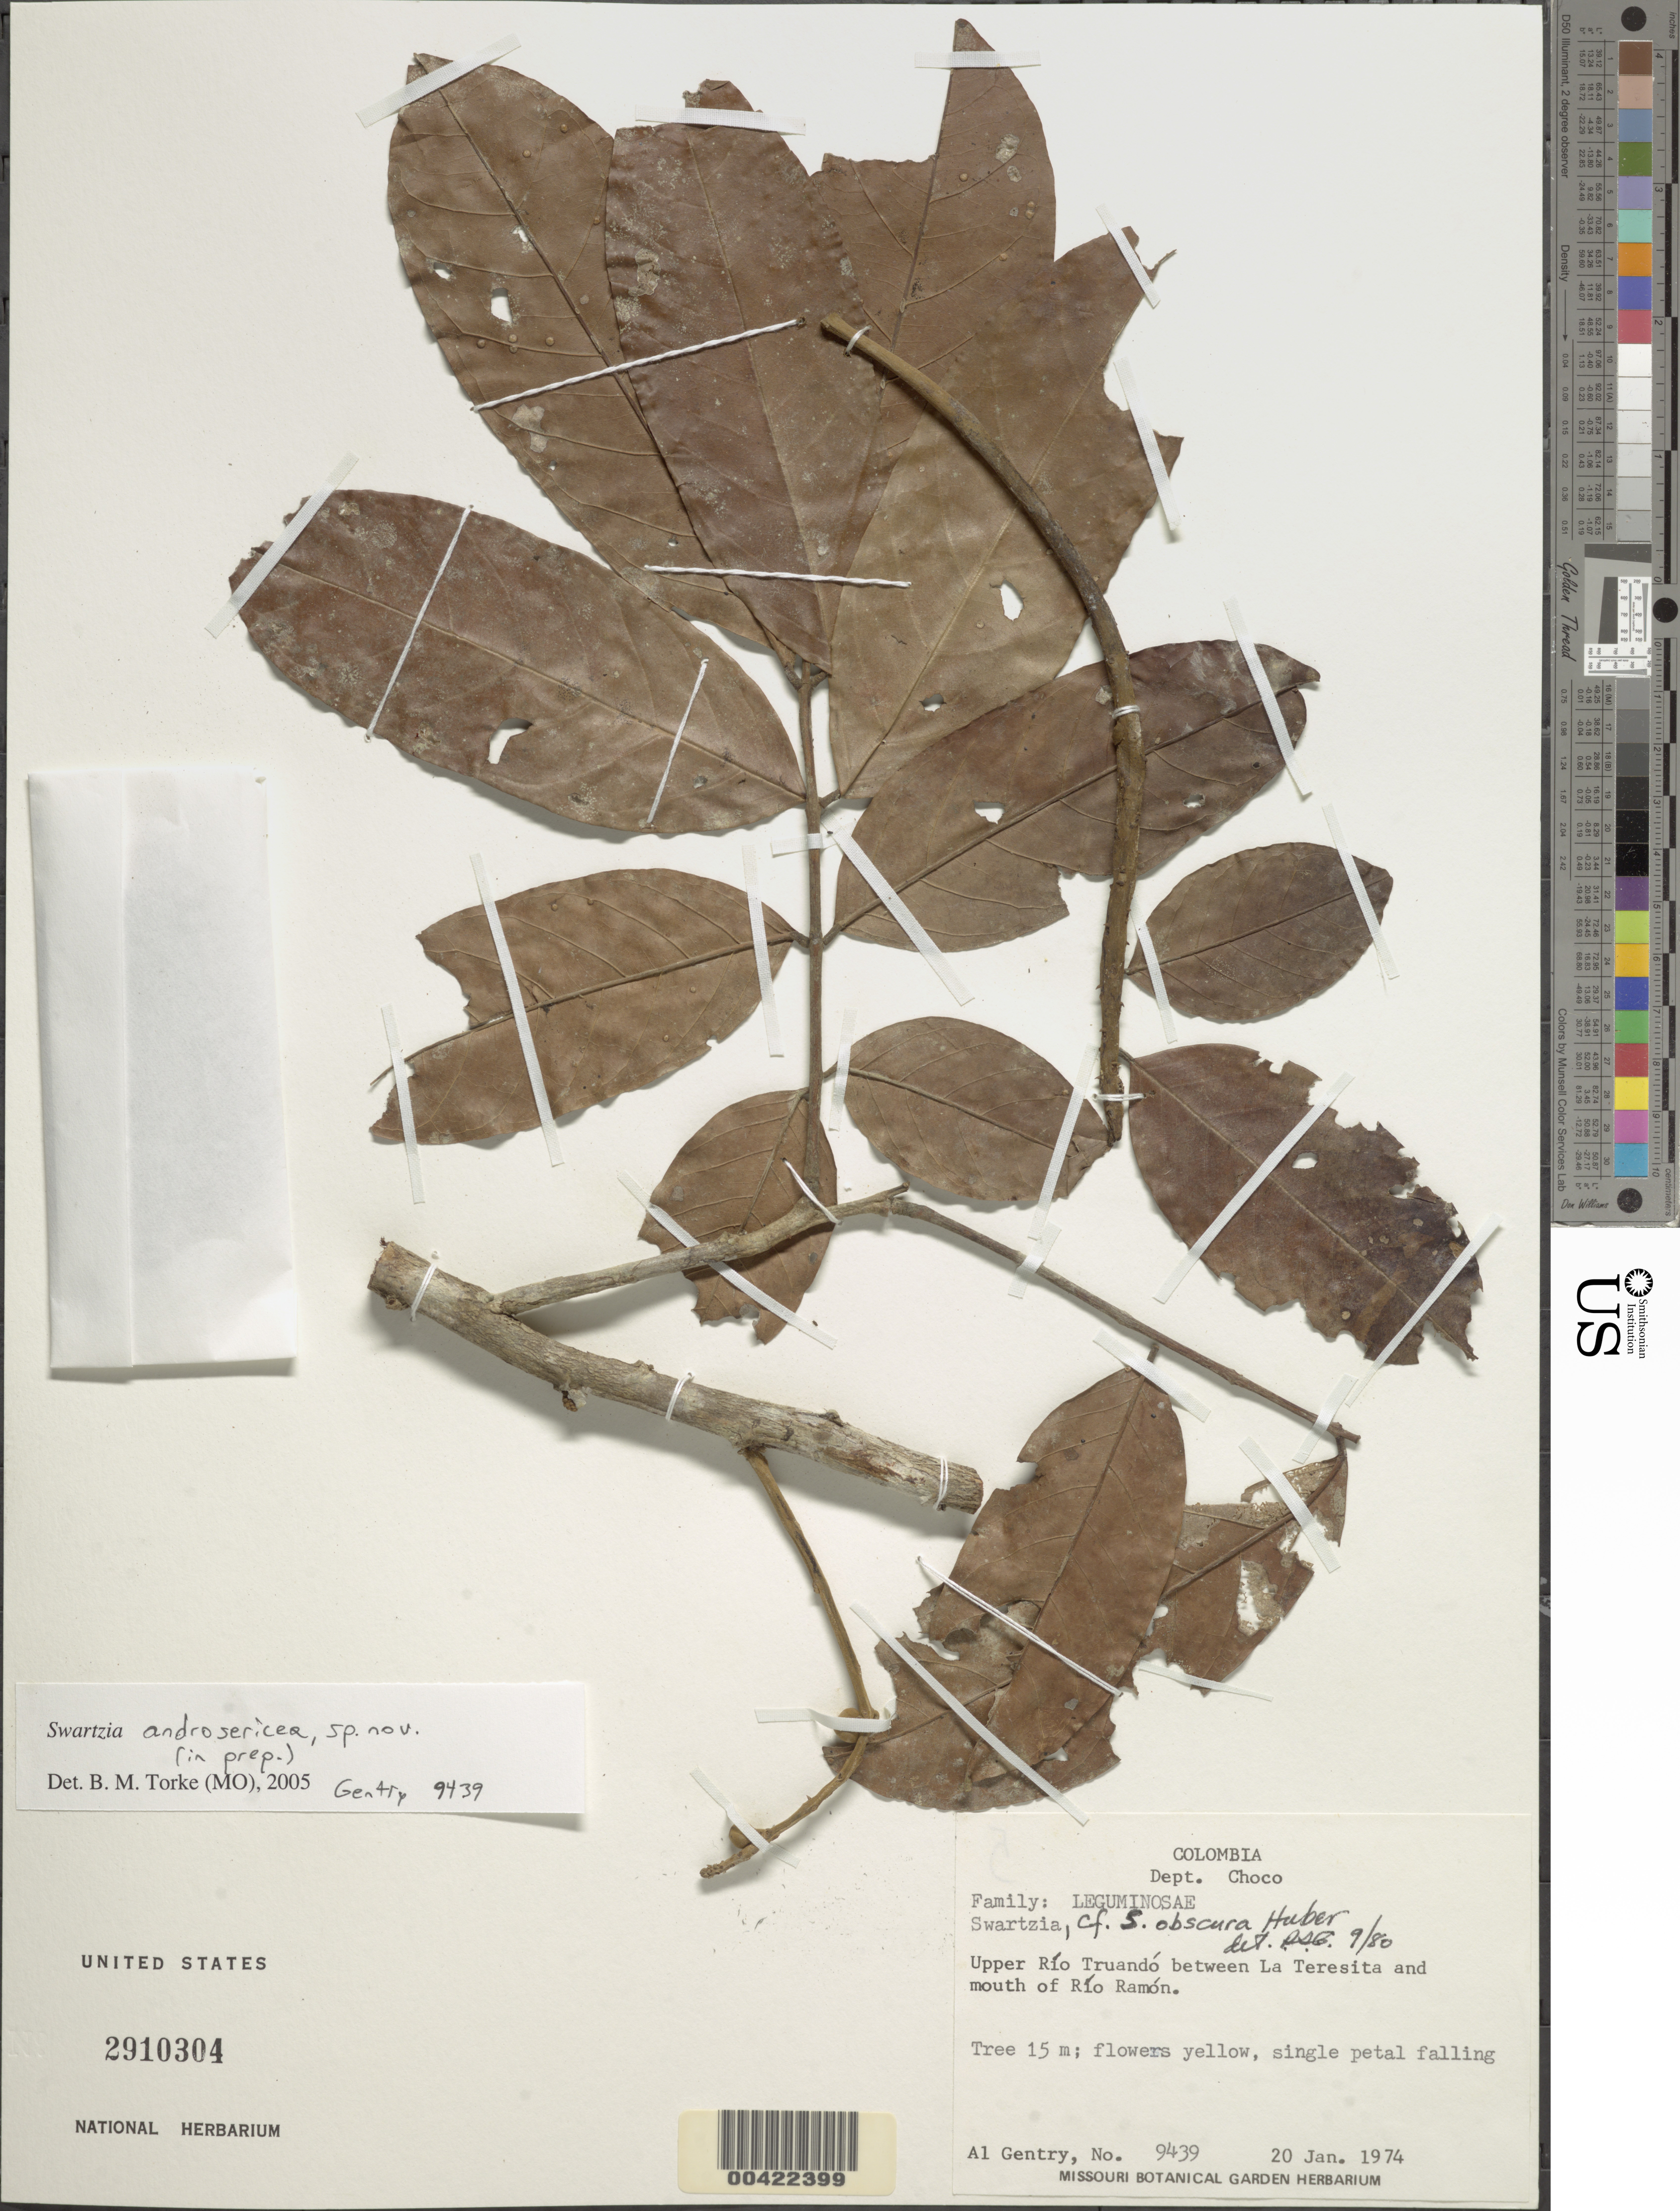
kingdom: Plantae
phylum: Tracheophyta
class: Magnoliopsida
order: Fabales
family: Fabaceae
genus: Swartzia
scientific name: Swartzia androsericea sp. nov. ined.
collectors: A. H. Gentry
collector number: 9439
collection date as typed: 20 Jan 1974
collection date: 1974-01-20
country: Colombia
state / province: Chocó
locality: La Teresita and mouth of Rio Ramon, between; upper Rio Truando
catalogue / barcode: US 2910304